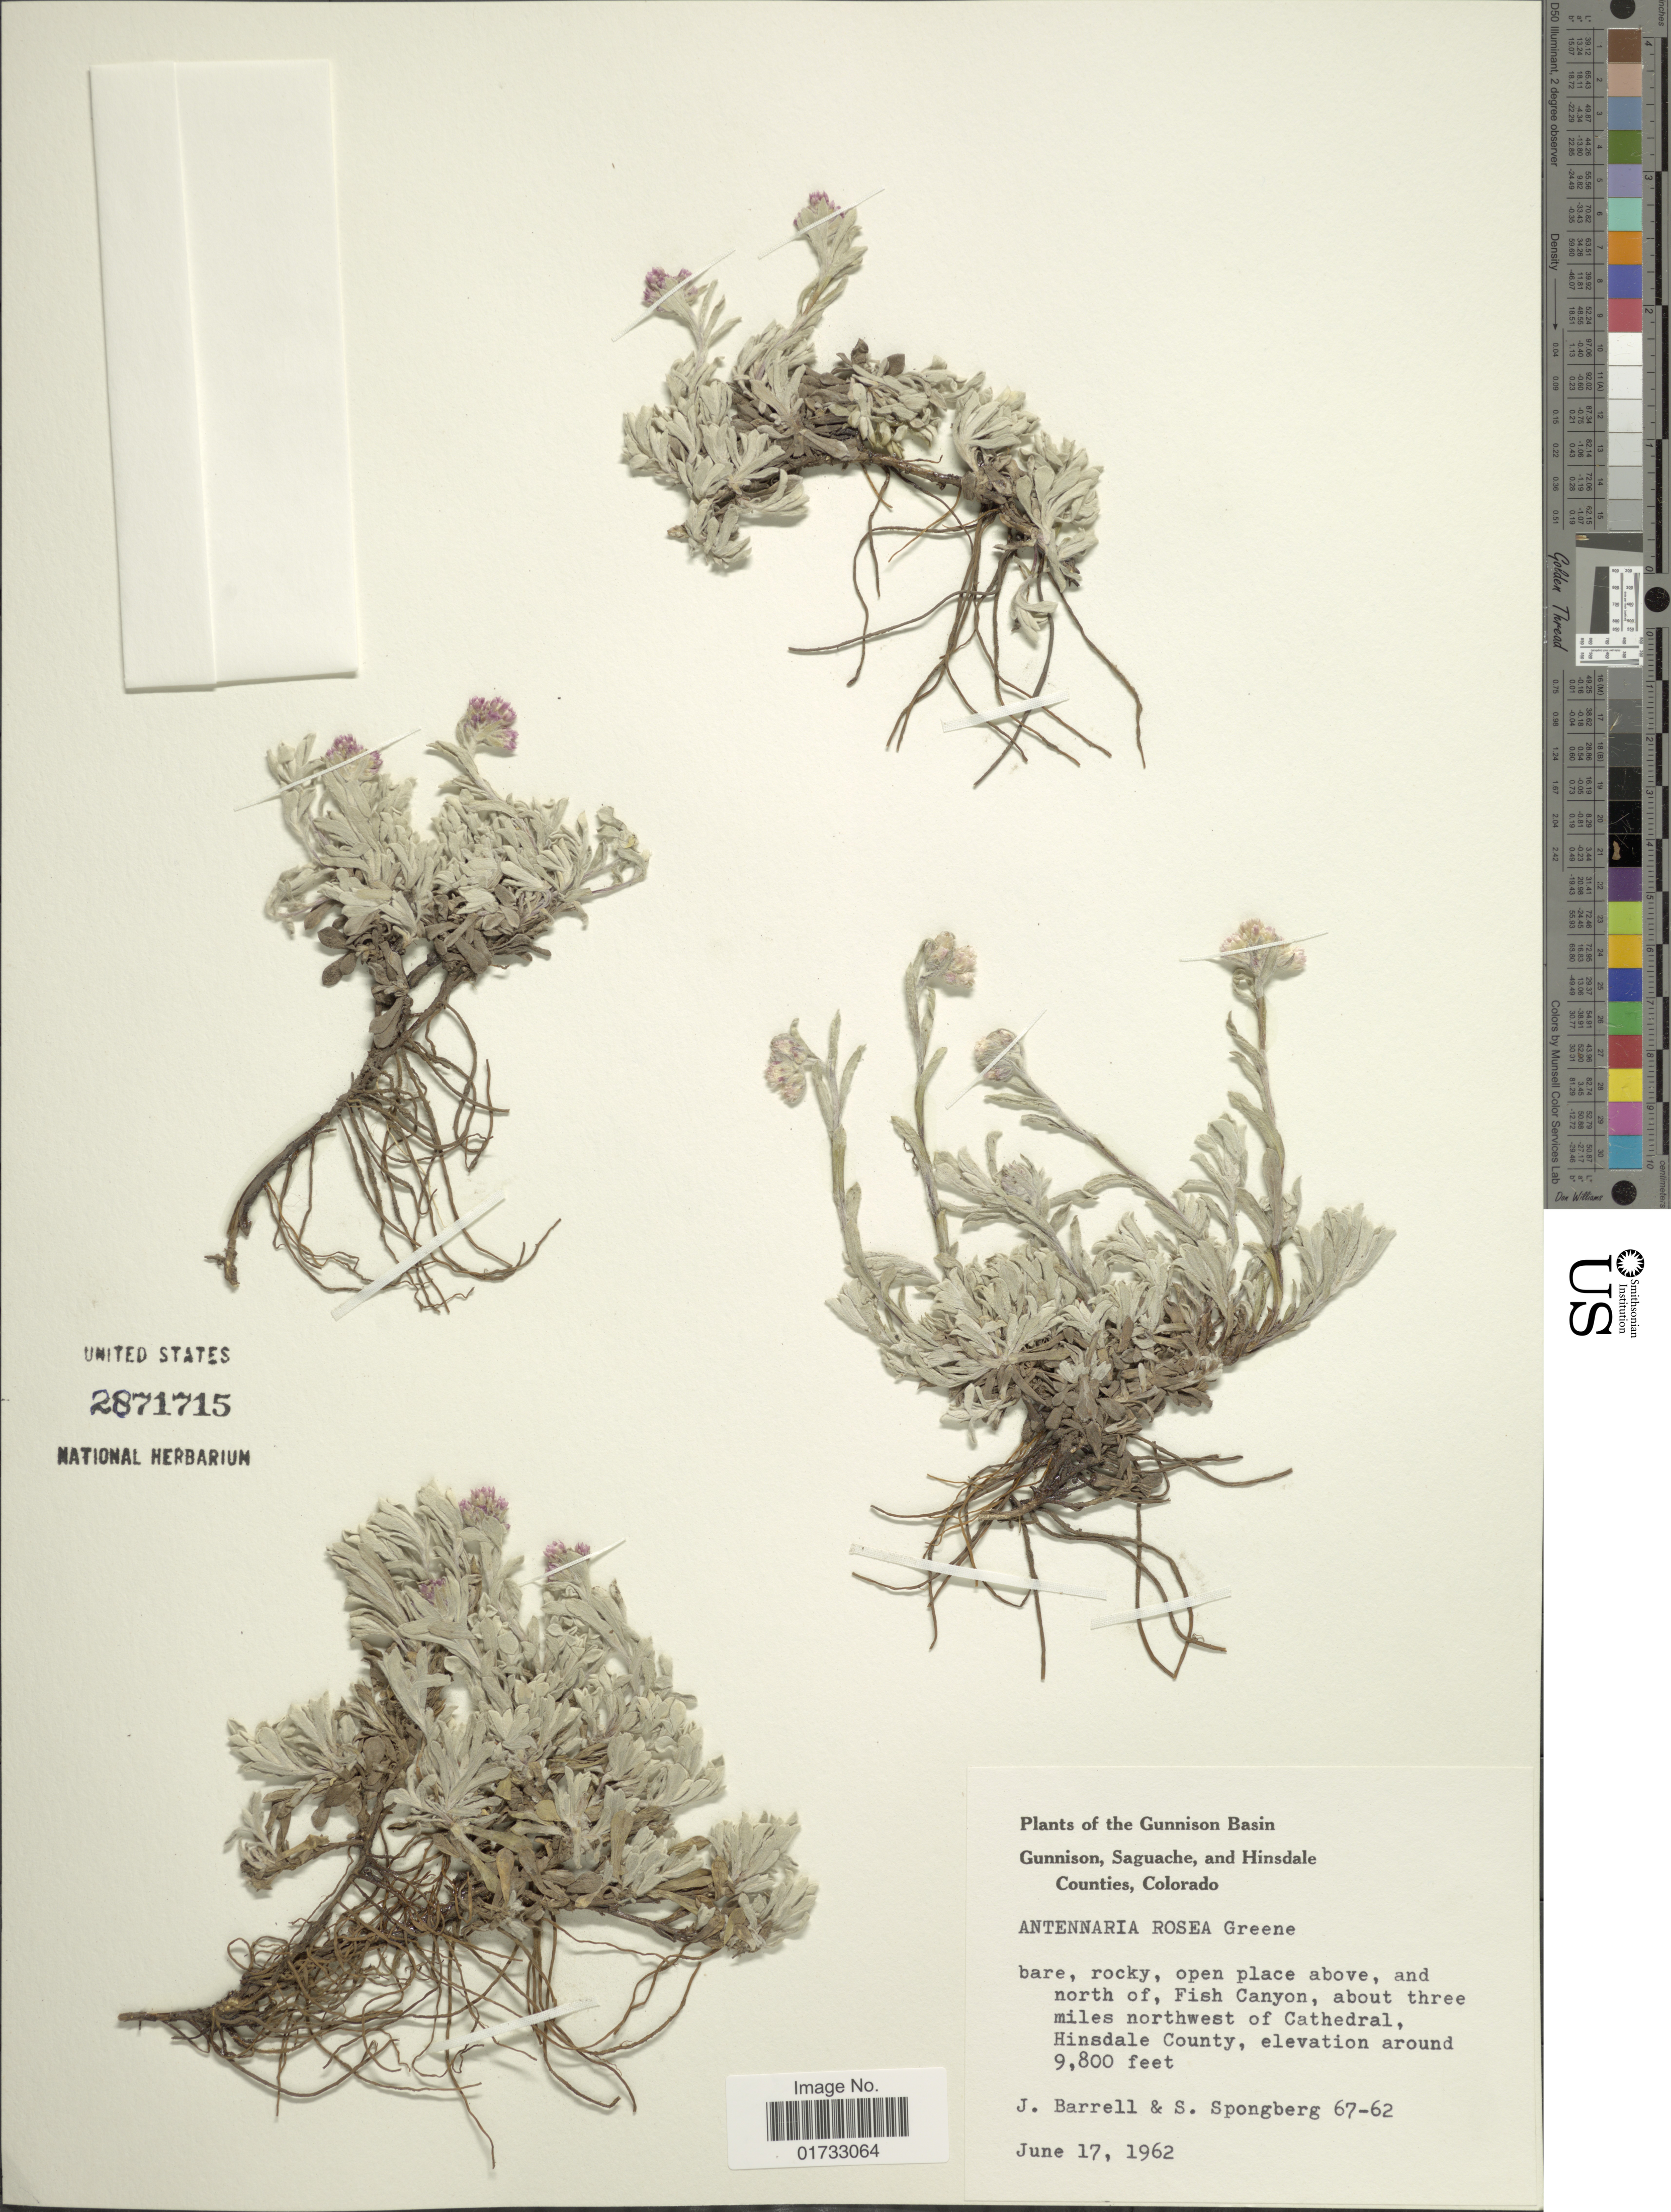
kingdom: Plantae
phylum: Tracheophyta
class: Magnoliopsida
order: Asterales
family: Asteraceae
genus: Antennaria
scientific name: Antennaria rosea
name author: Greene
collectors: J. Barrell & S. A.Spongberg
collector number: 67-62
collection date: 1962-06-17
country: United States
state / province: Colorado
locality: Gunnison Basin, above, and north of, Fish Canyon, about three miles northwest of Cathedral, Hinsdale County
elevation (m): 2987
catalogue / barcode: US 2871715